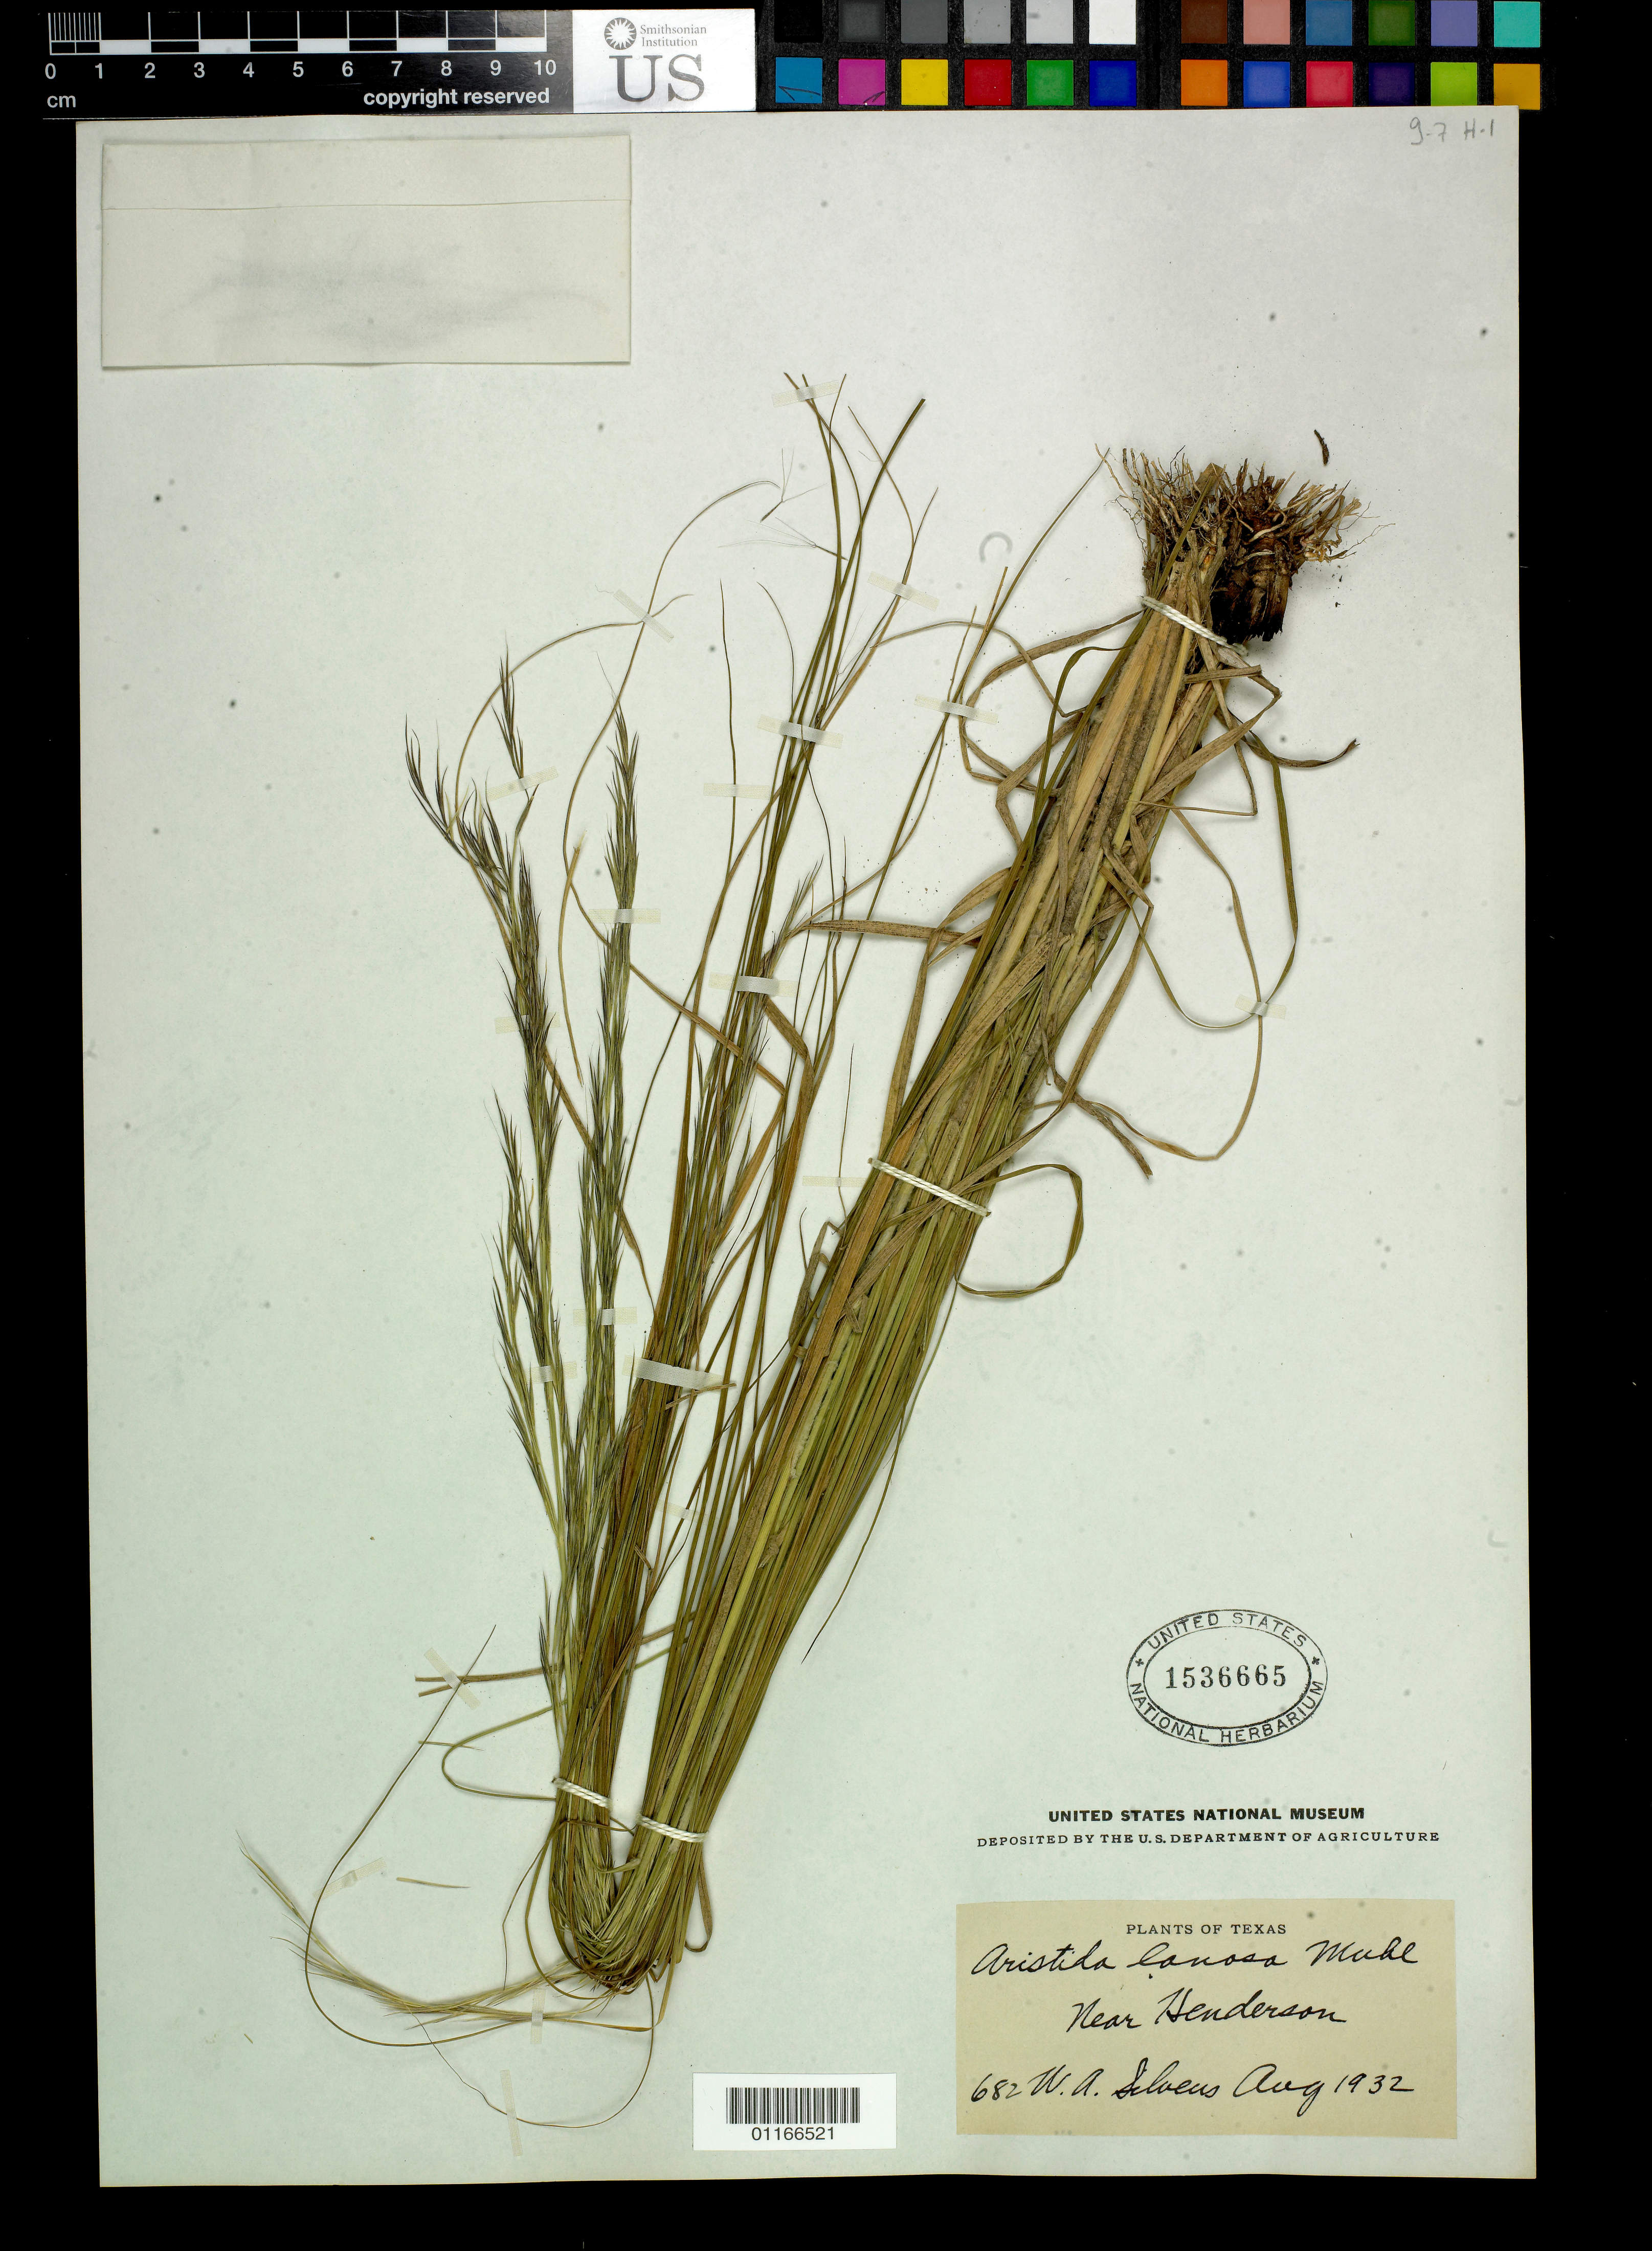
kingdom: Plantae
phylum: Tracheophyta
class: Liliopsida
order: Poales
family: Poaceae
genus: Aristida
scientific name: Aristida lanosa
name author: Muhl.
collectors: W. Silveus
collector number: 682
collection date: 1932-08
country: United States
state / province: Texas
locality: Near Henderson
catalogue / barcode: US 1536665